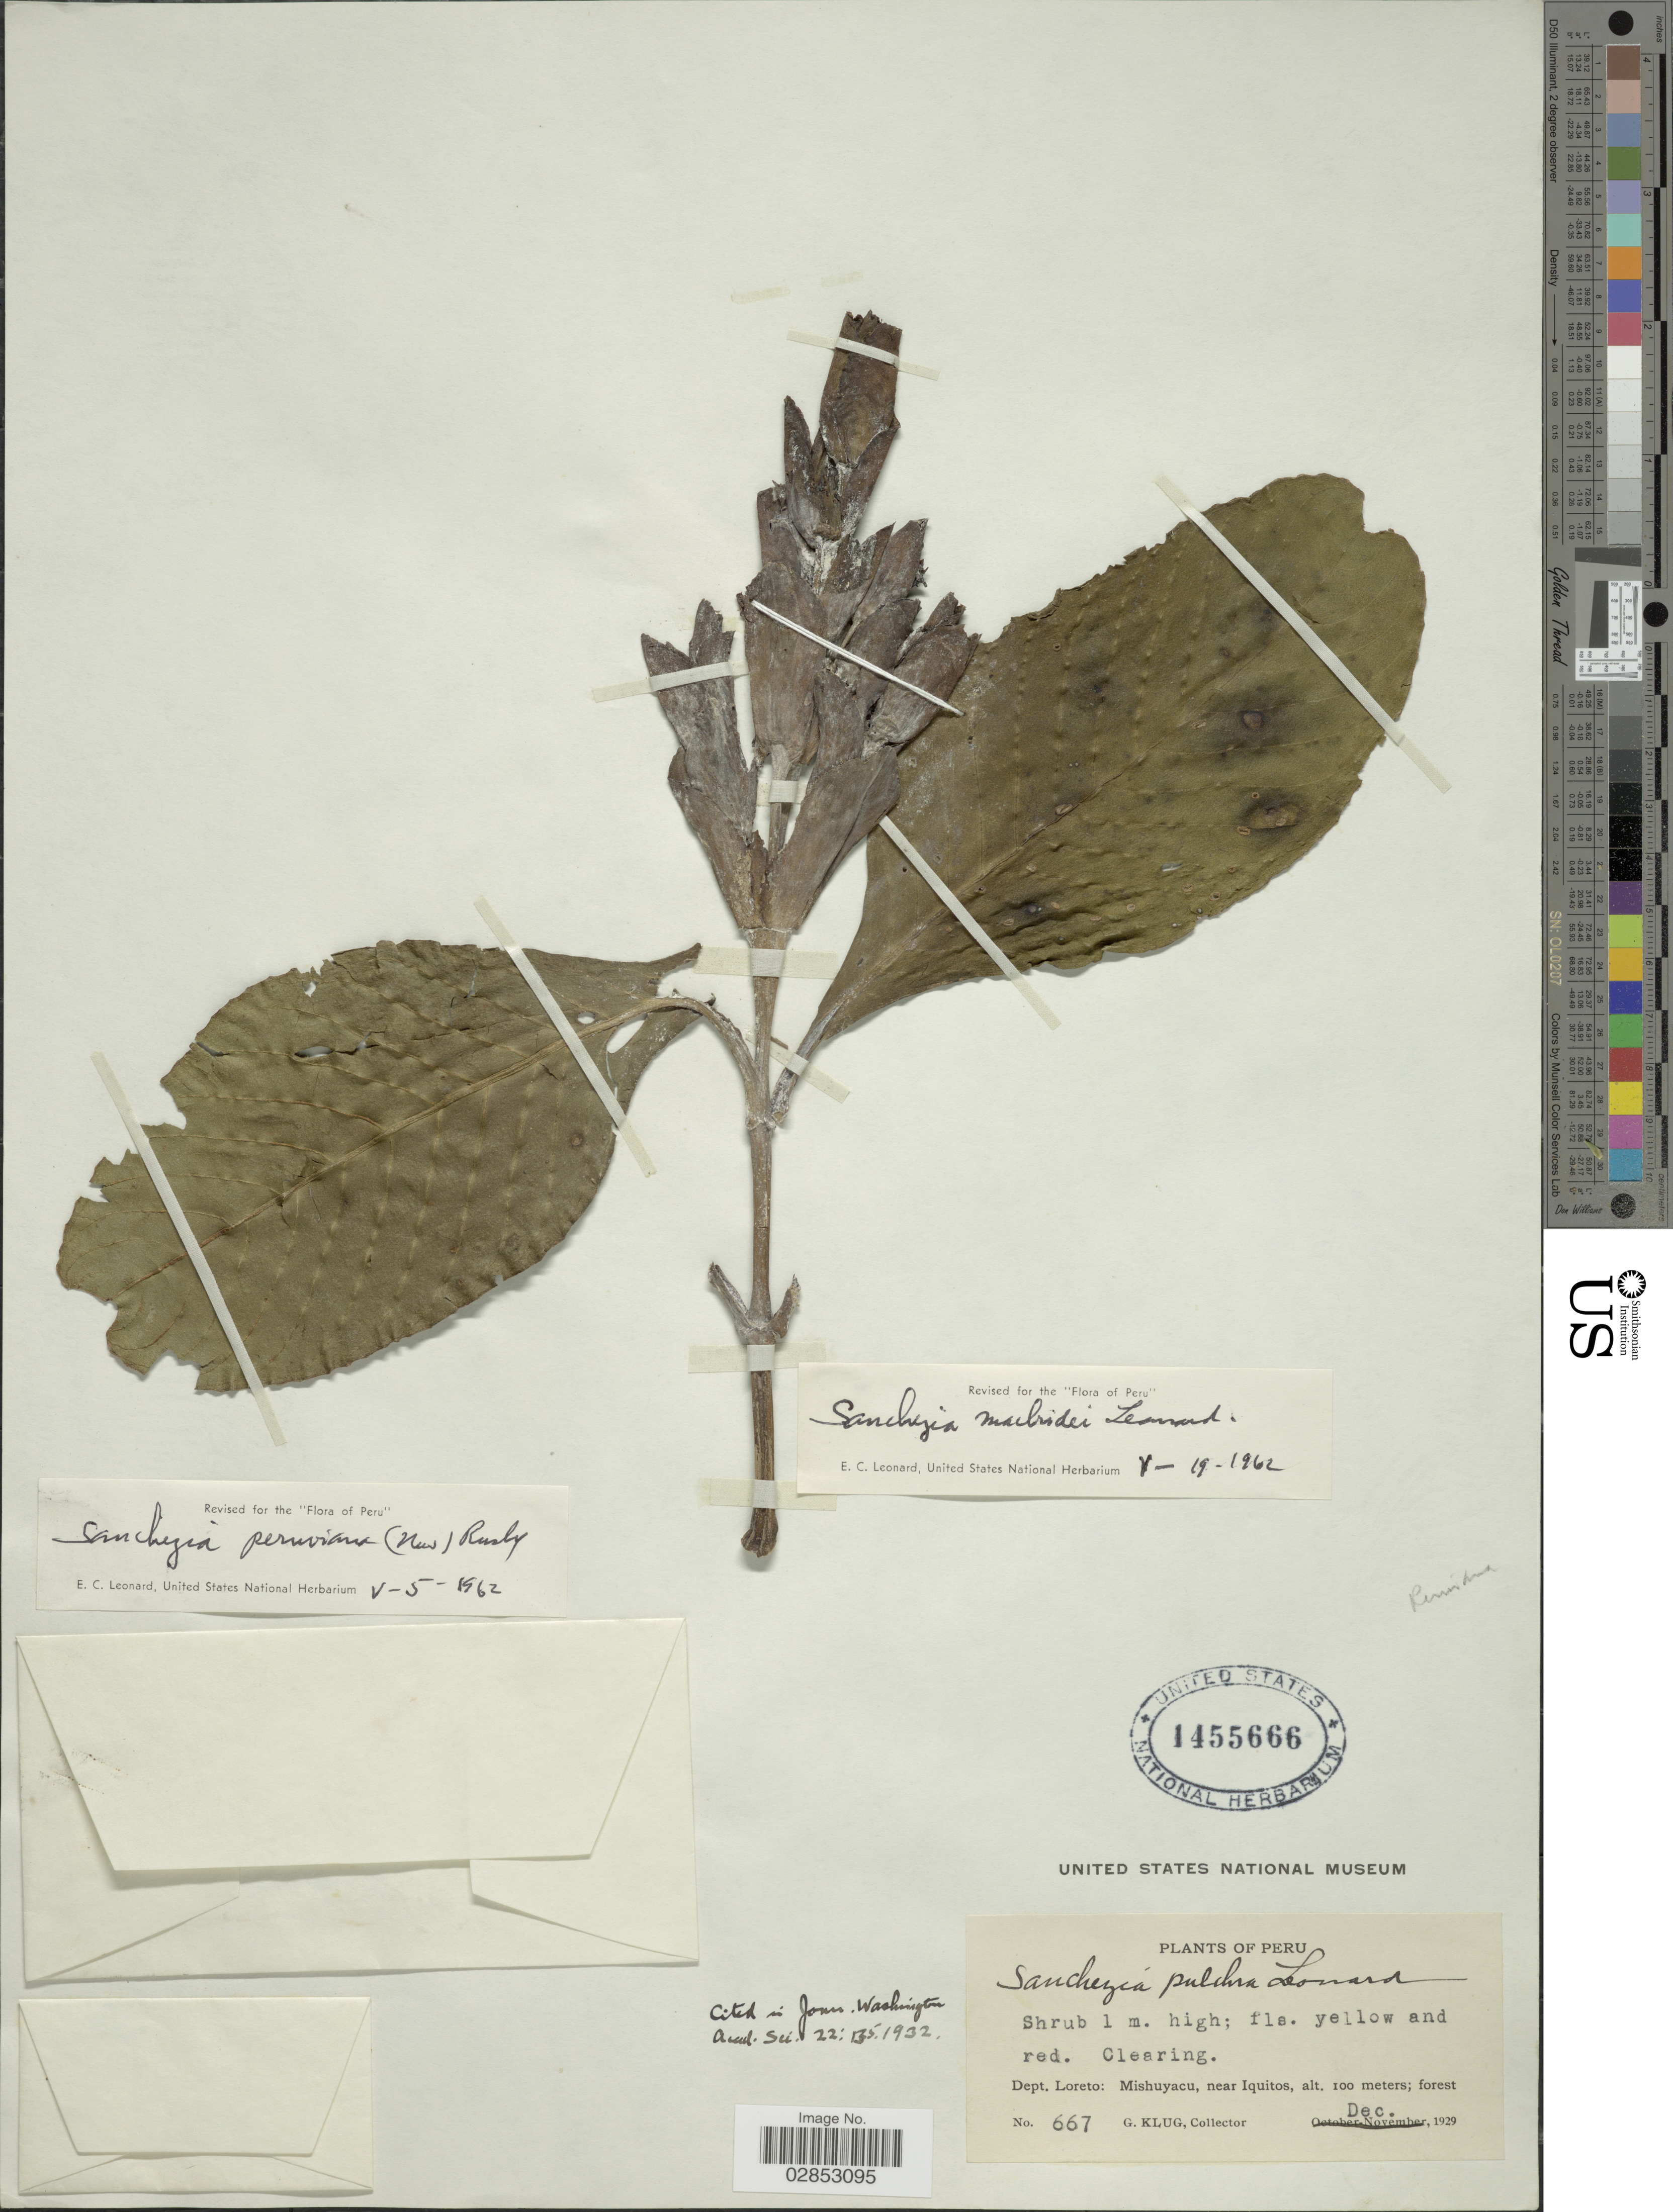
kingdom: Plantae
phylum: Tracheophyta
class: Magnoliopsida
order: Lamiales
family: Acanthaceae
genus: Sanchezia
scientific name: Sanchezia oblonga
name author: Ruiz & Pav.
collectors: G. Klug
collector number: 667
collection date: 1929-12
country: Peru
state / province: Loreto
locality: Dept. Loreto: Mishuyacu, near Iquitos.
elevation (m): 100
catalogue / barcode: US 1455666